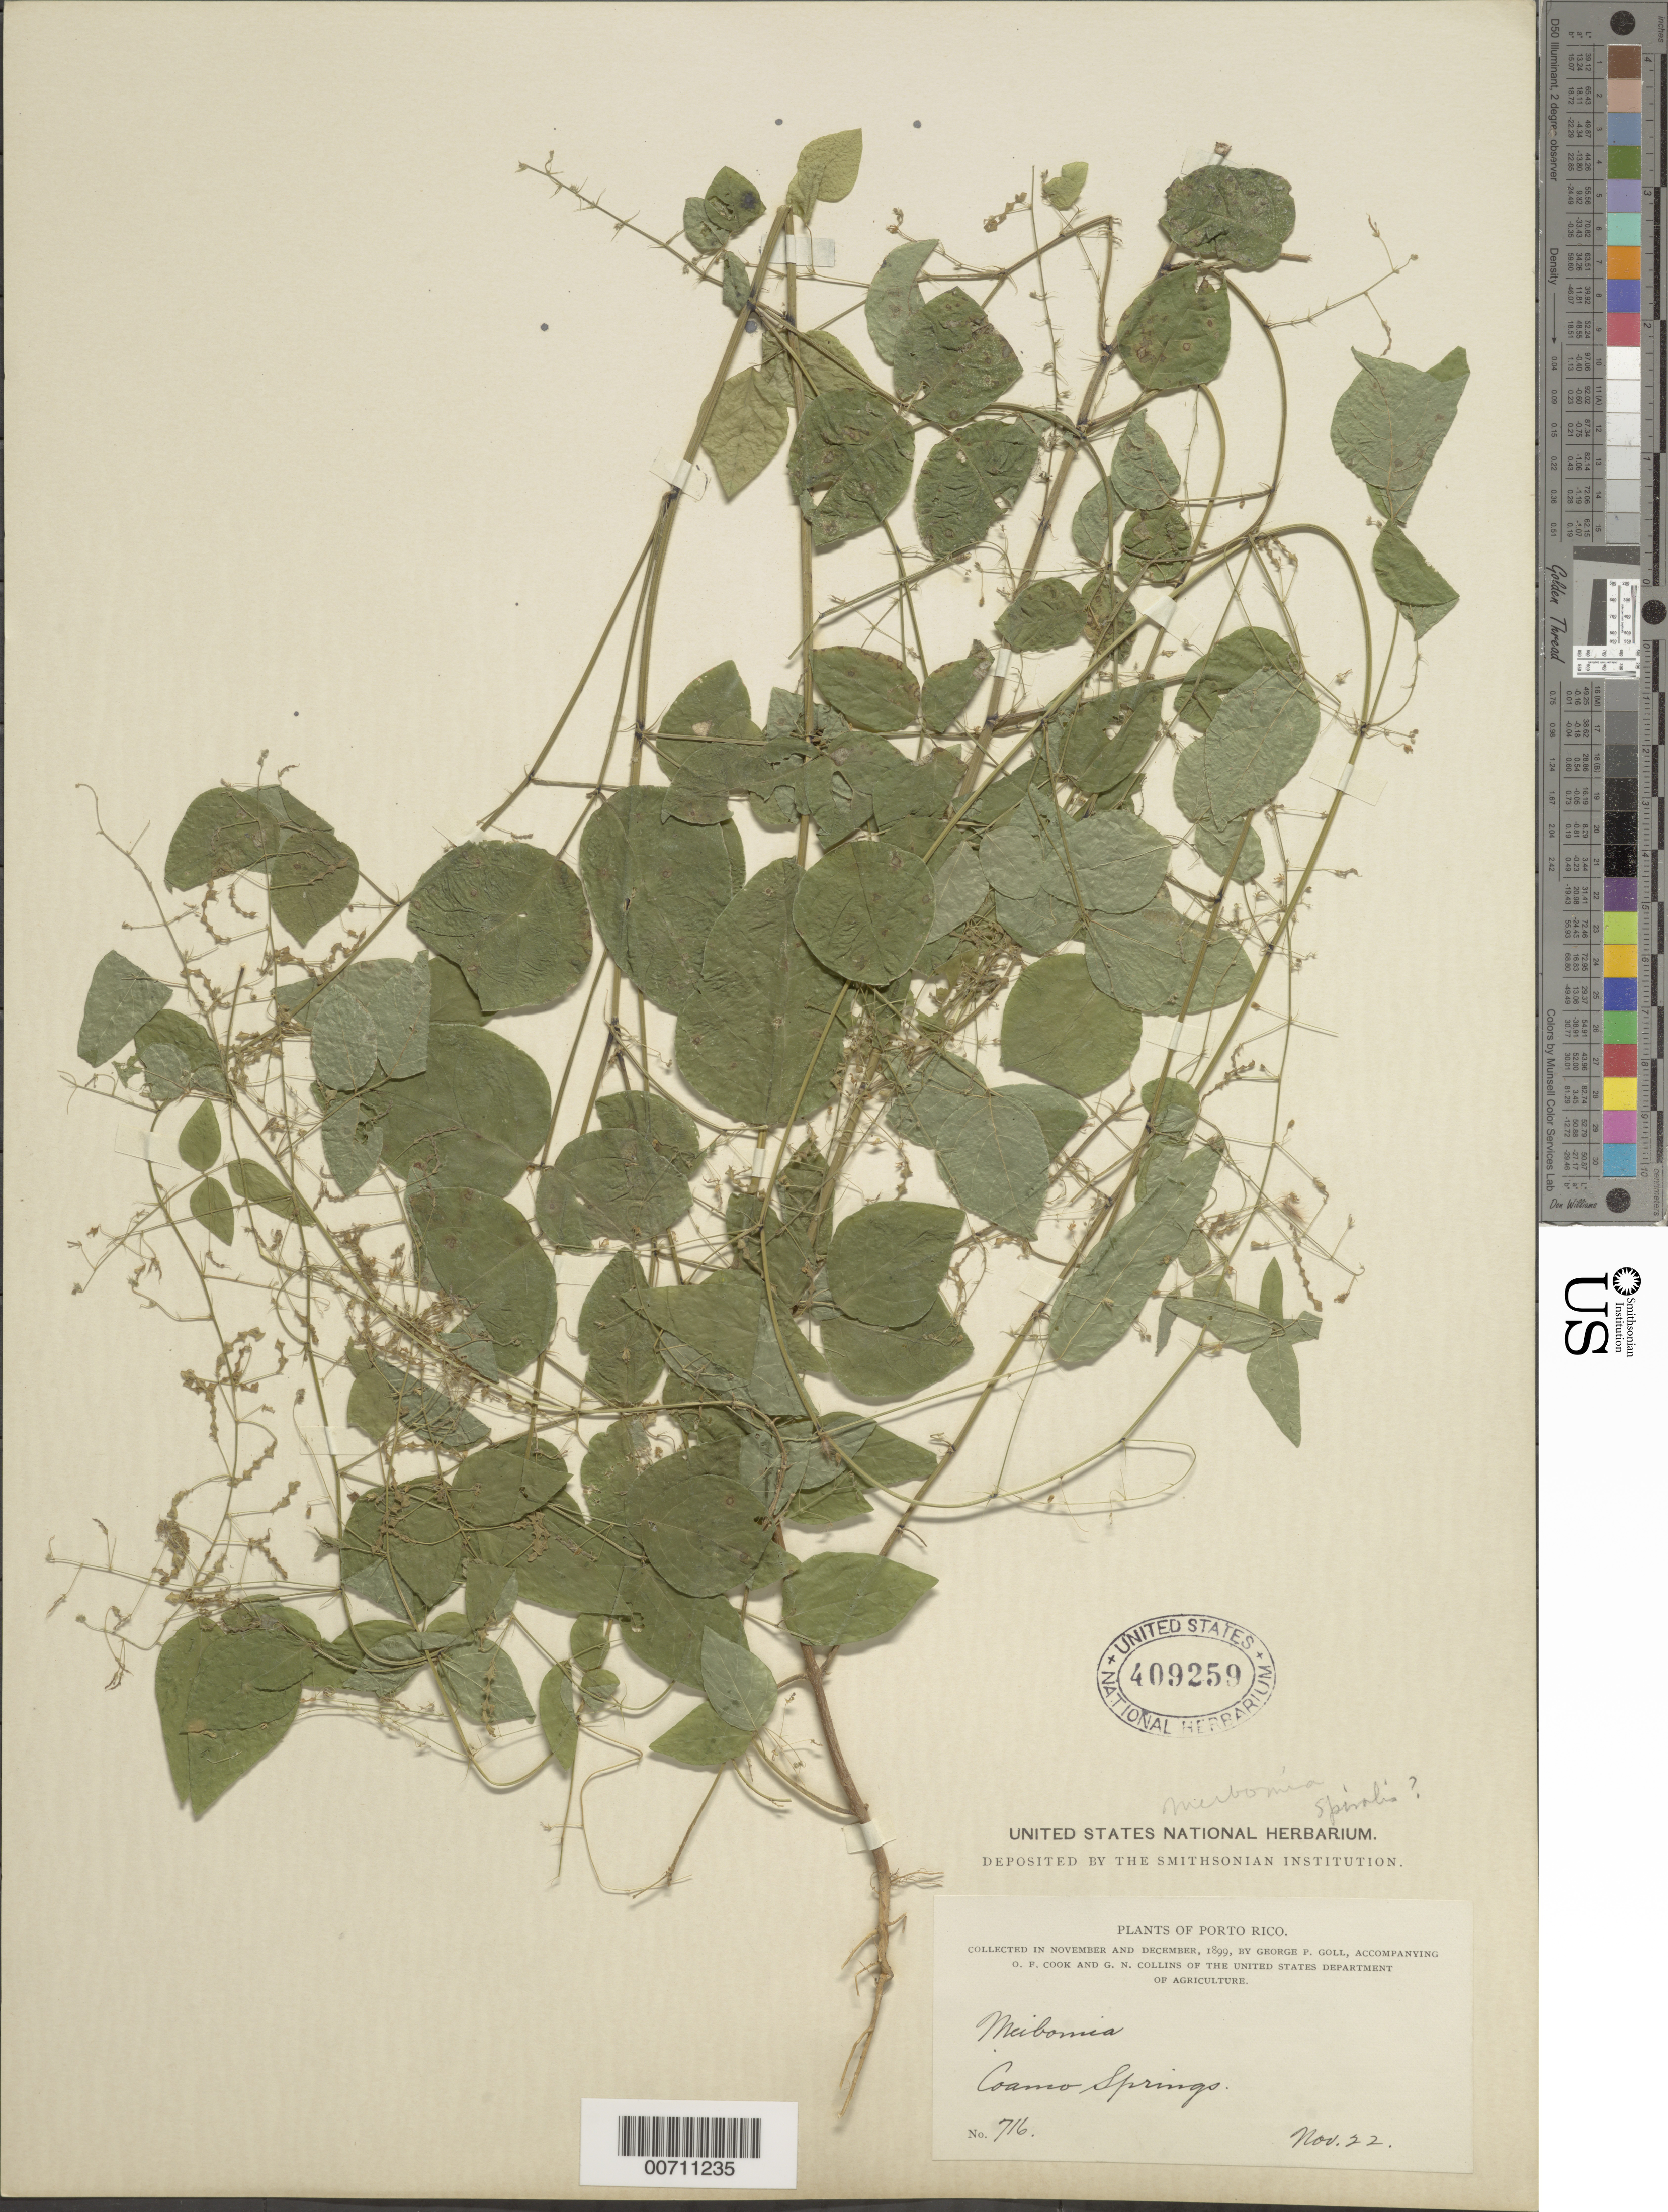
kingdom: Plantae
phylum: Tracheophyta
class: Magnoliopsida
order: Fabales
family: Fabaceae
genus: Desmodium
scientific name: Desmodium procumbens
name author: (Mill.) Hitchc.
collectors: G. Goll, O. F. Cook & G. Collins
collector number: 716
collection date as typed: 22 Nov 1899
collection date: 1899-11-22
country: Puerto Rico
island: Greater Antilles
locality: Coamo Springs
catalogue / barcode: US 409259